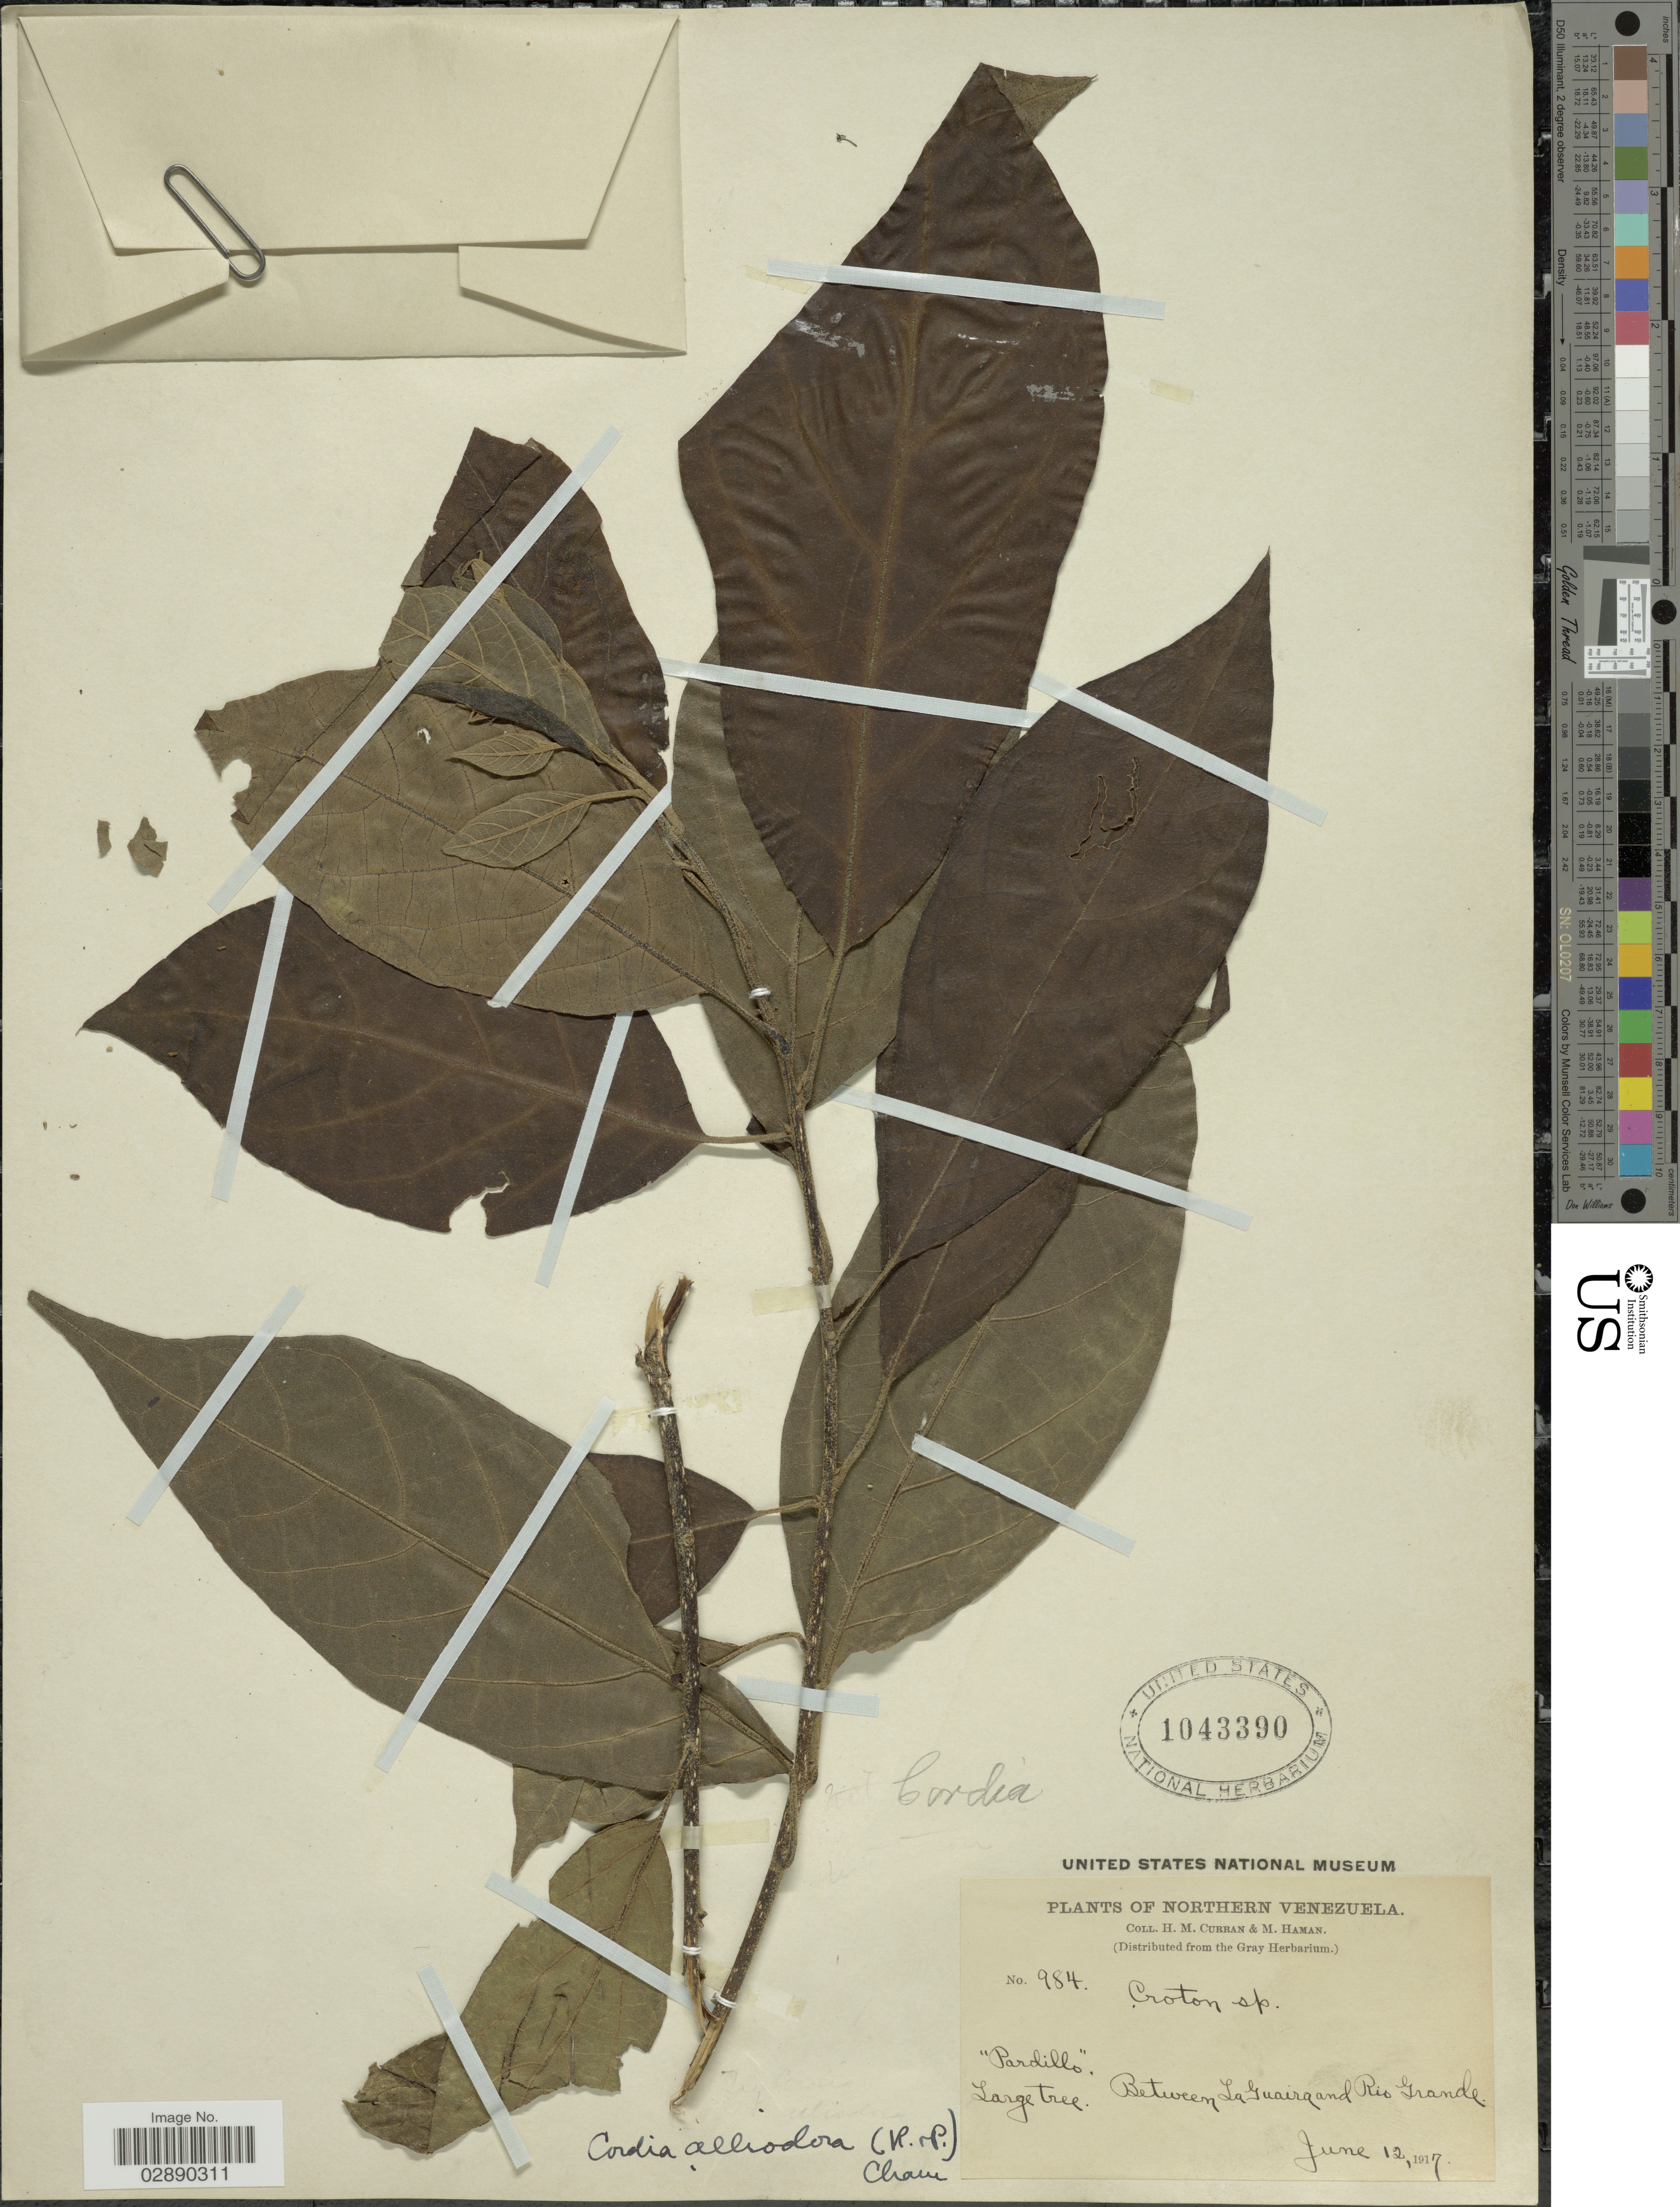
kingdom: Plantae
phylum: Tracheophyta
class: Magnoliopsida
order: Boraginales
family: Cordiaceae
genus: Cordia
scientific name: Cordia alliodora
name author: (Ruiz & Pav.) Oken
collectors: H. M. Curran & M. Haman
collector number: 984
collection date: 1917-06-12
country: Venezuela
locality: Northern Venezuela. Between La Guaira and Rio Grande.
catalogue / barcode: US 1043390